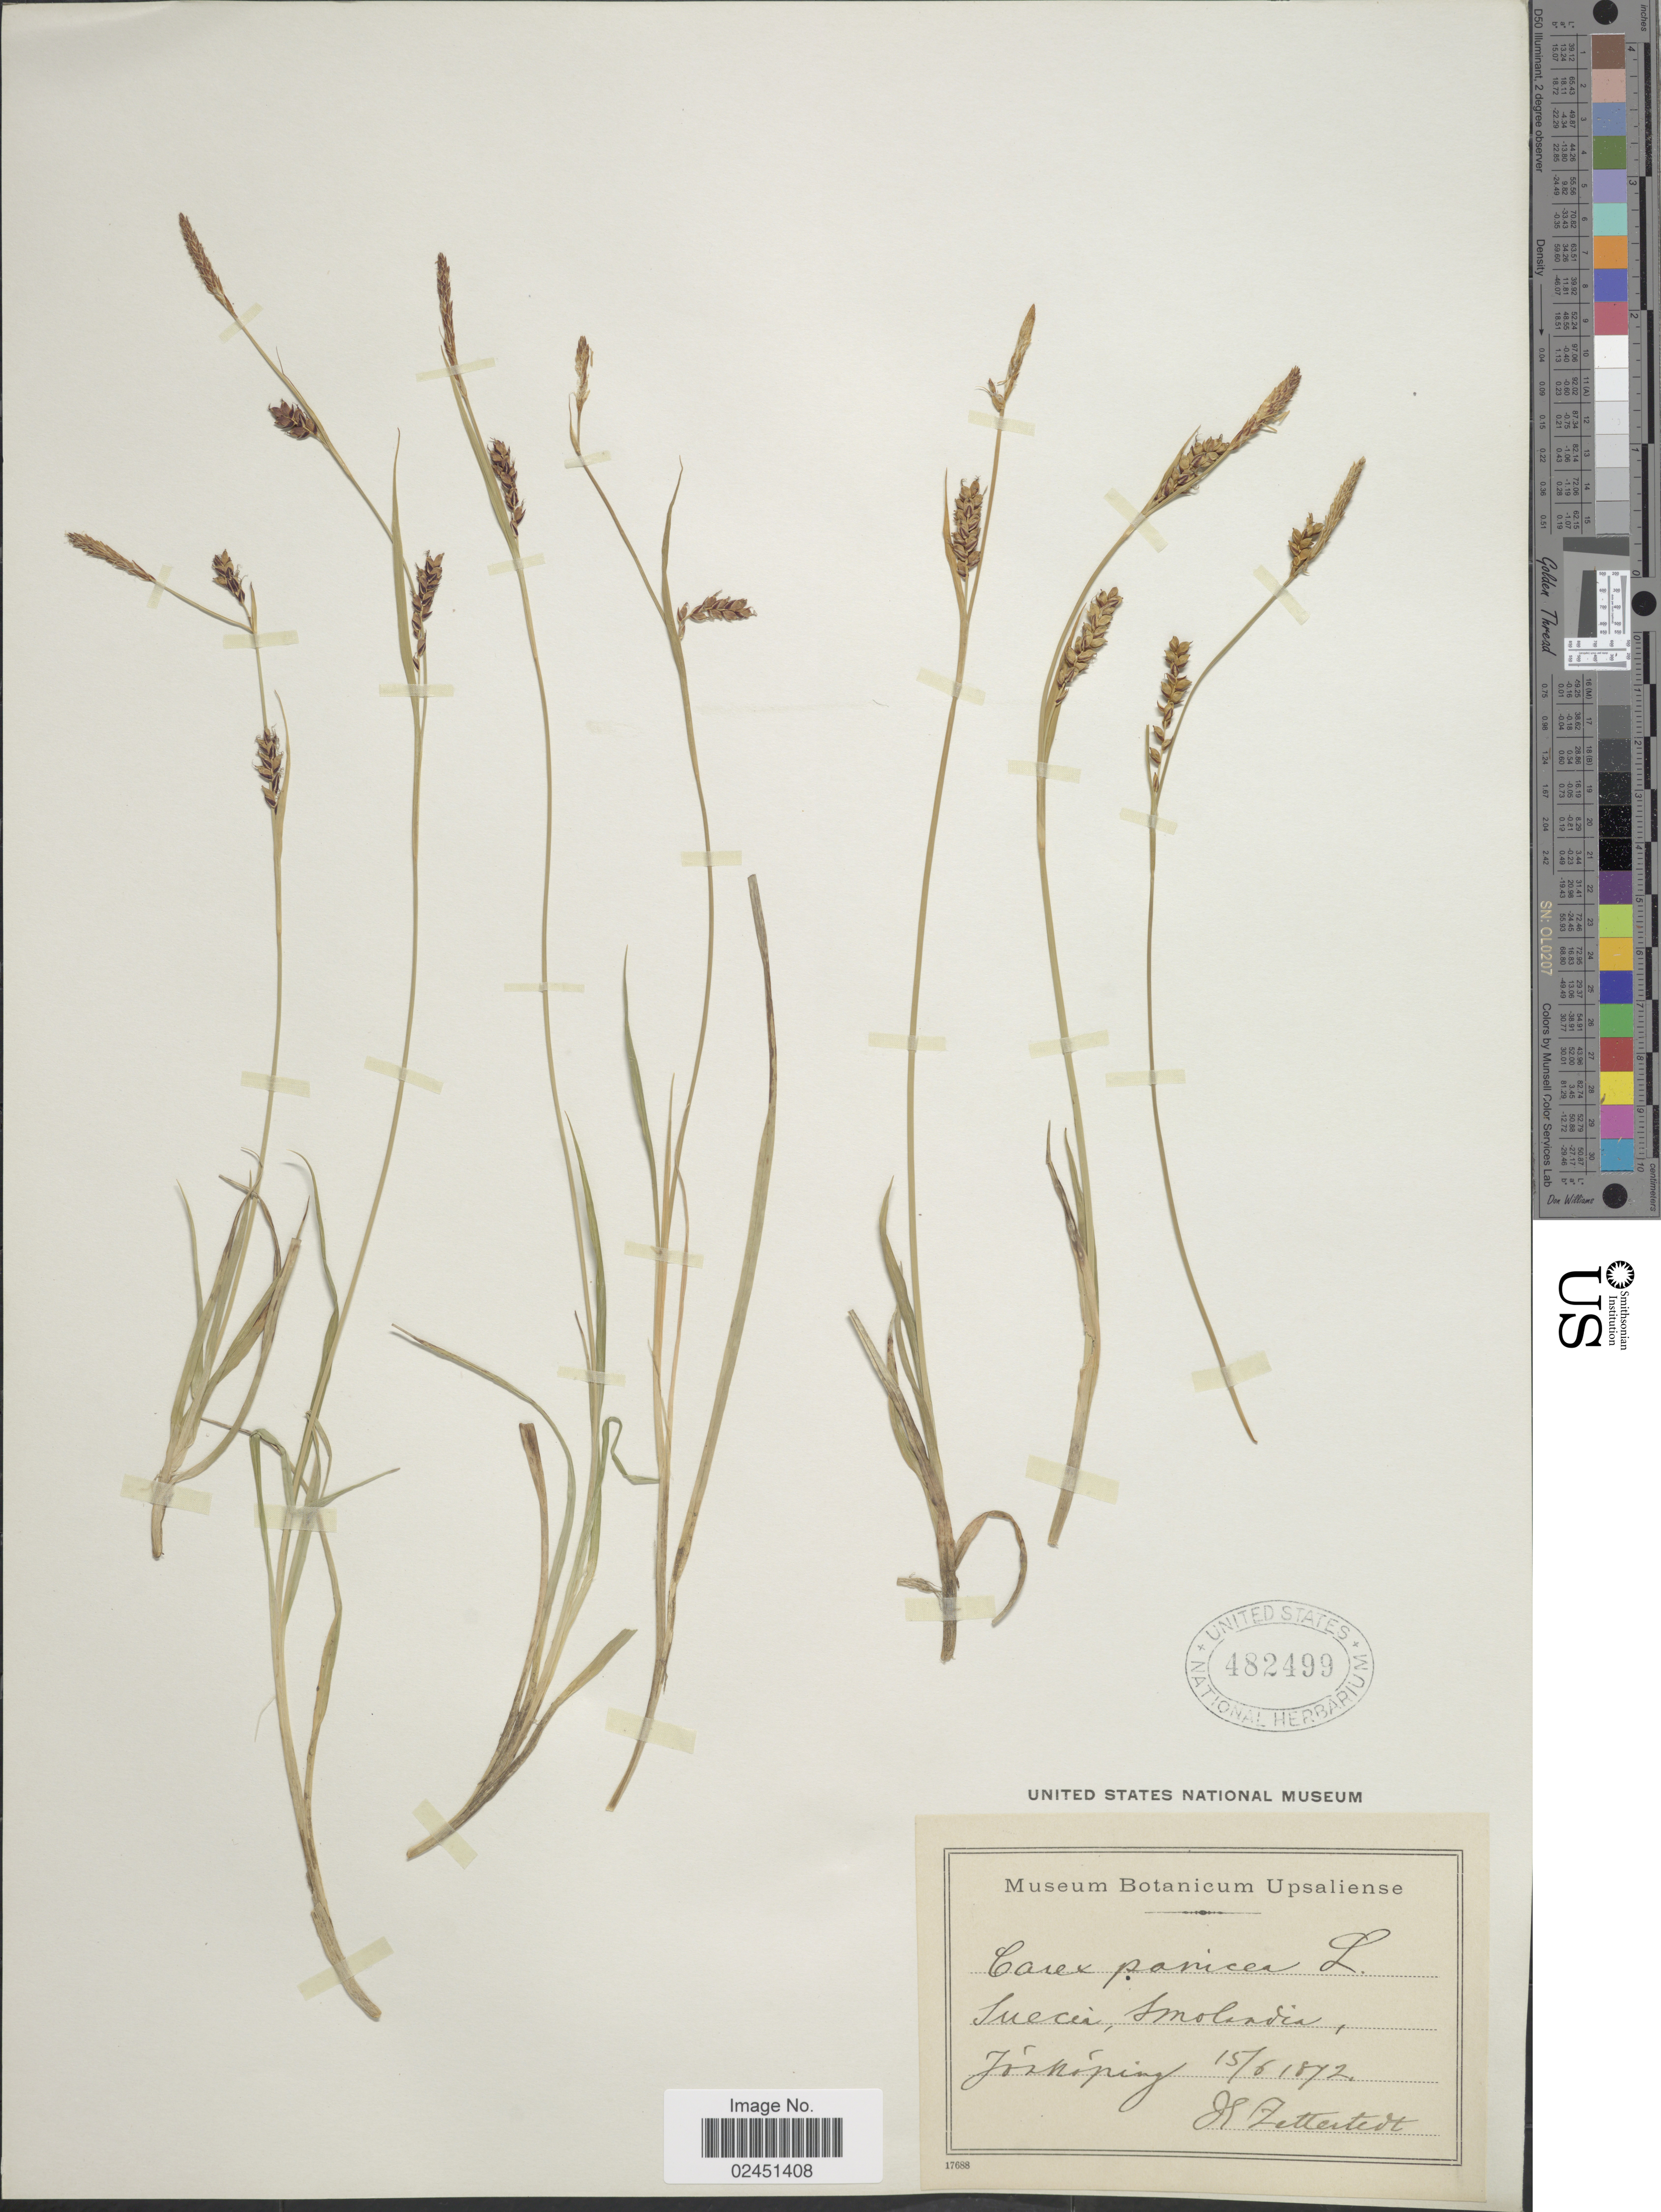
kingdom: Plantae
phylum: Tracheophyta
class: Liliopsida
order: Poales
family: Cyperaceae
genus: Carex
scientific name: Carex panicea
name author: L.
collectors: J.E. Zetterstedt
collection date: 1872-06-15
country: Sweden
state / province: Jönköping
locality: Suecia, Smolandia, Jönköping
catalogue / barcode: US 482499